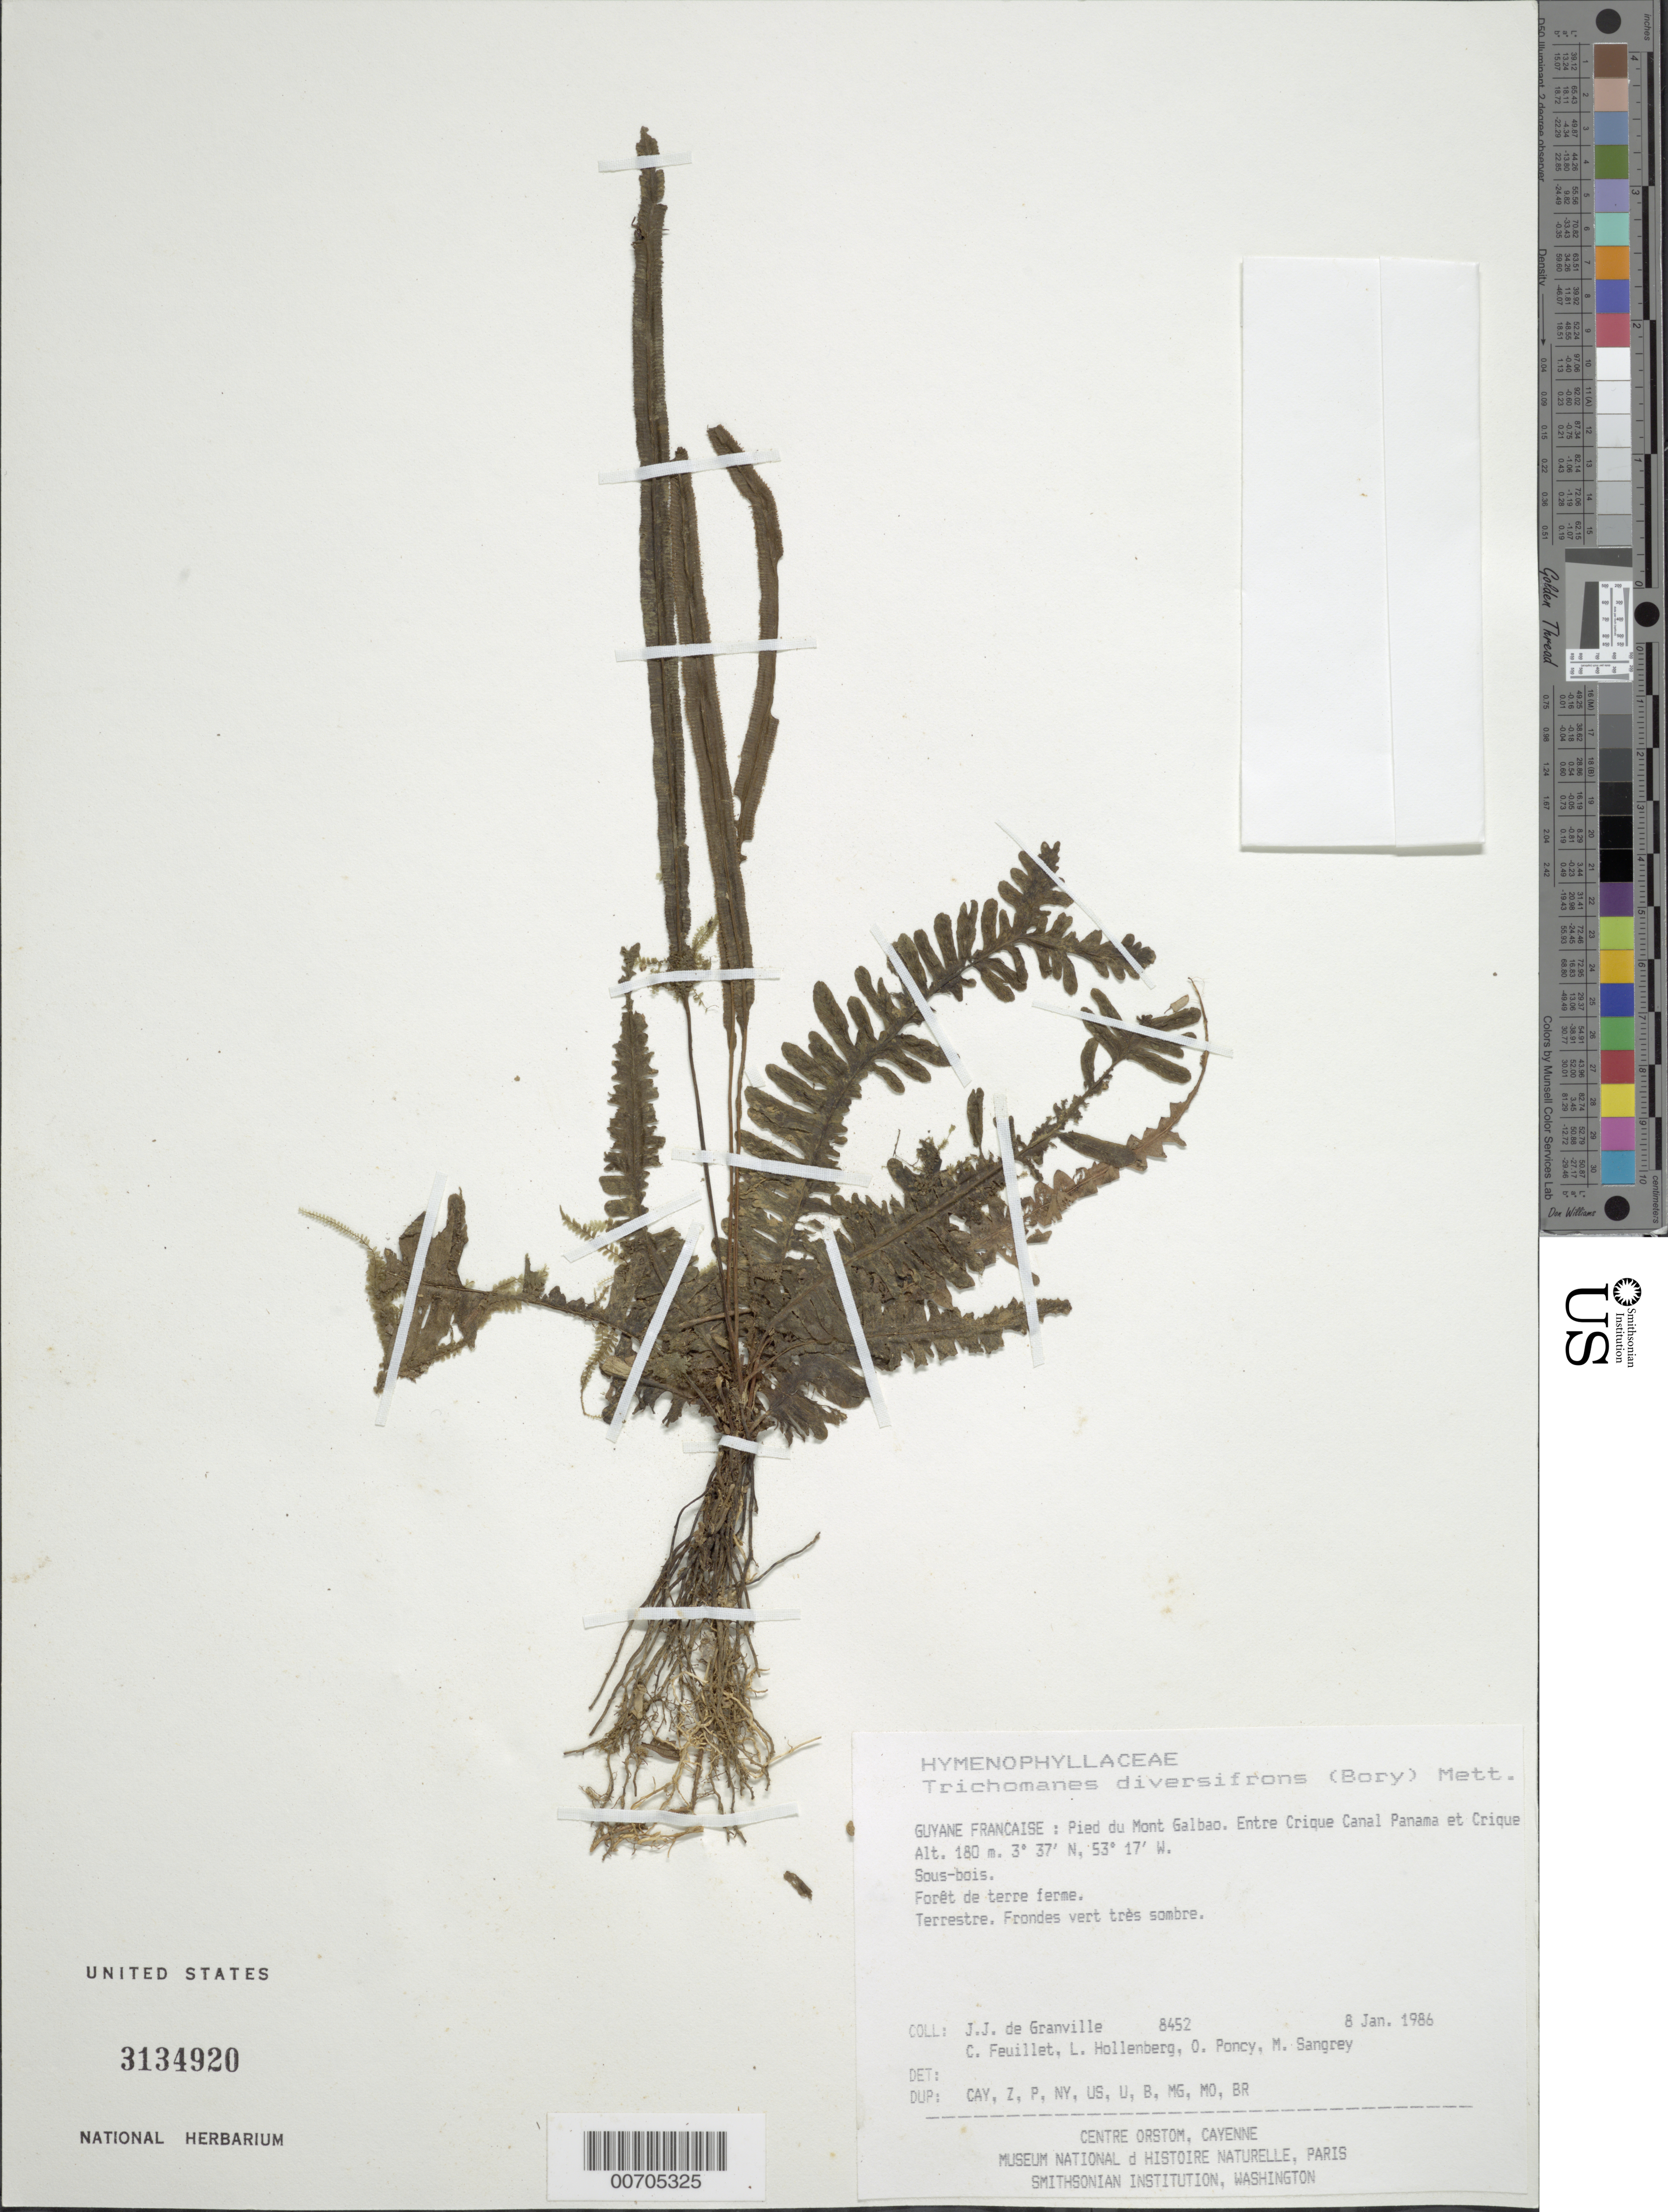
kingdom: Plantae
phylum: Tracheophyta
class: Polypodiopsida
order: Hymenophyllales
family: Hymenophyllaceae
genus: Trichomanes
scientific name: Trichomanes diversifrons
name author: (Bory) Mett. ex Sadeb.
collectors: J.-J. de Granville, C. Feuillet, L. Hollenberg, O. Poncy & M. S. Sangrey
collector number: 8452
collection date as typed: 8-Jan-86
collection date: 1986-01-08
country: French Guiana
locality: Pied du Mont Galbao. Entre Crique Canal Panama et Crique Mana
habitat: Sous-bois; forêt de terre ferme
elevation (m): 180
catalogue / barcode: US 3134920